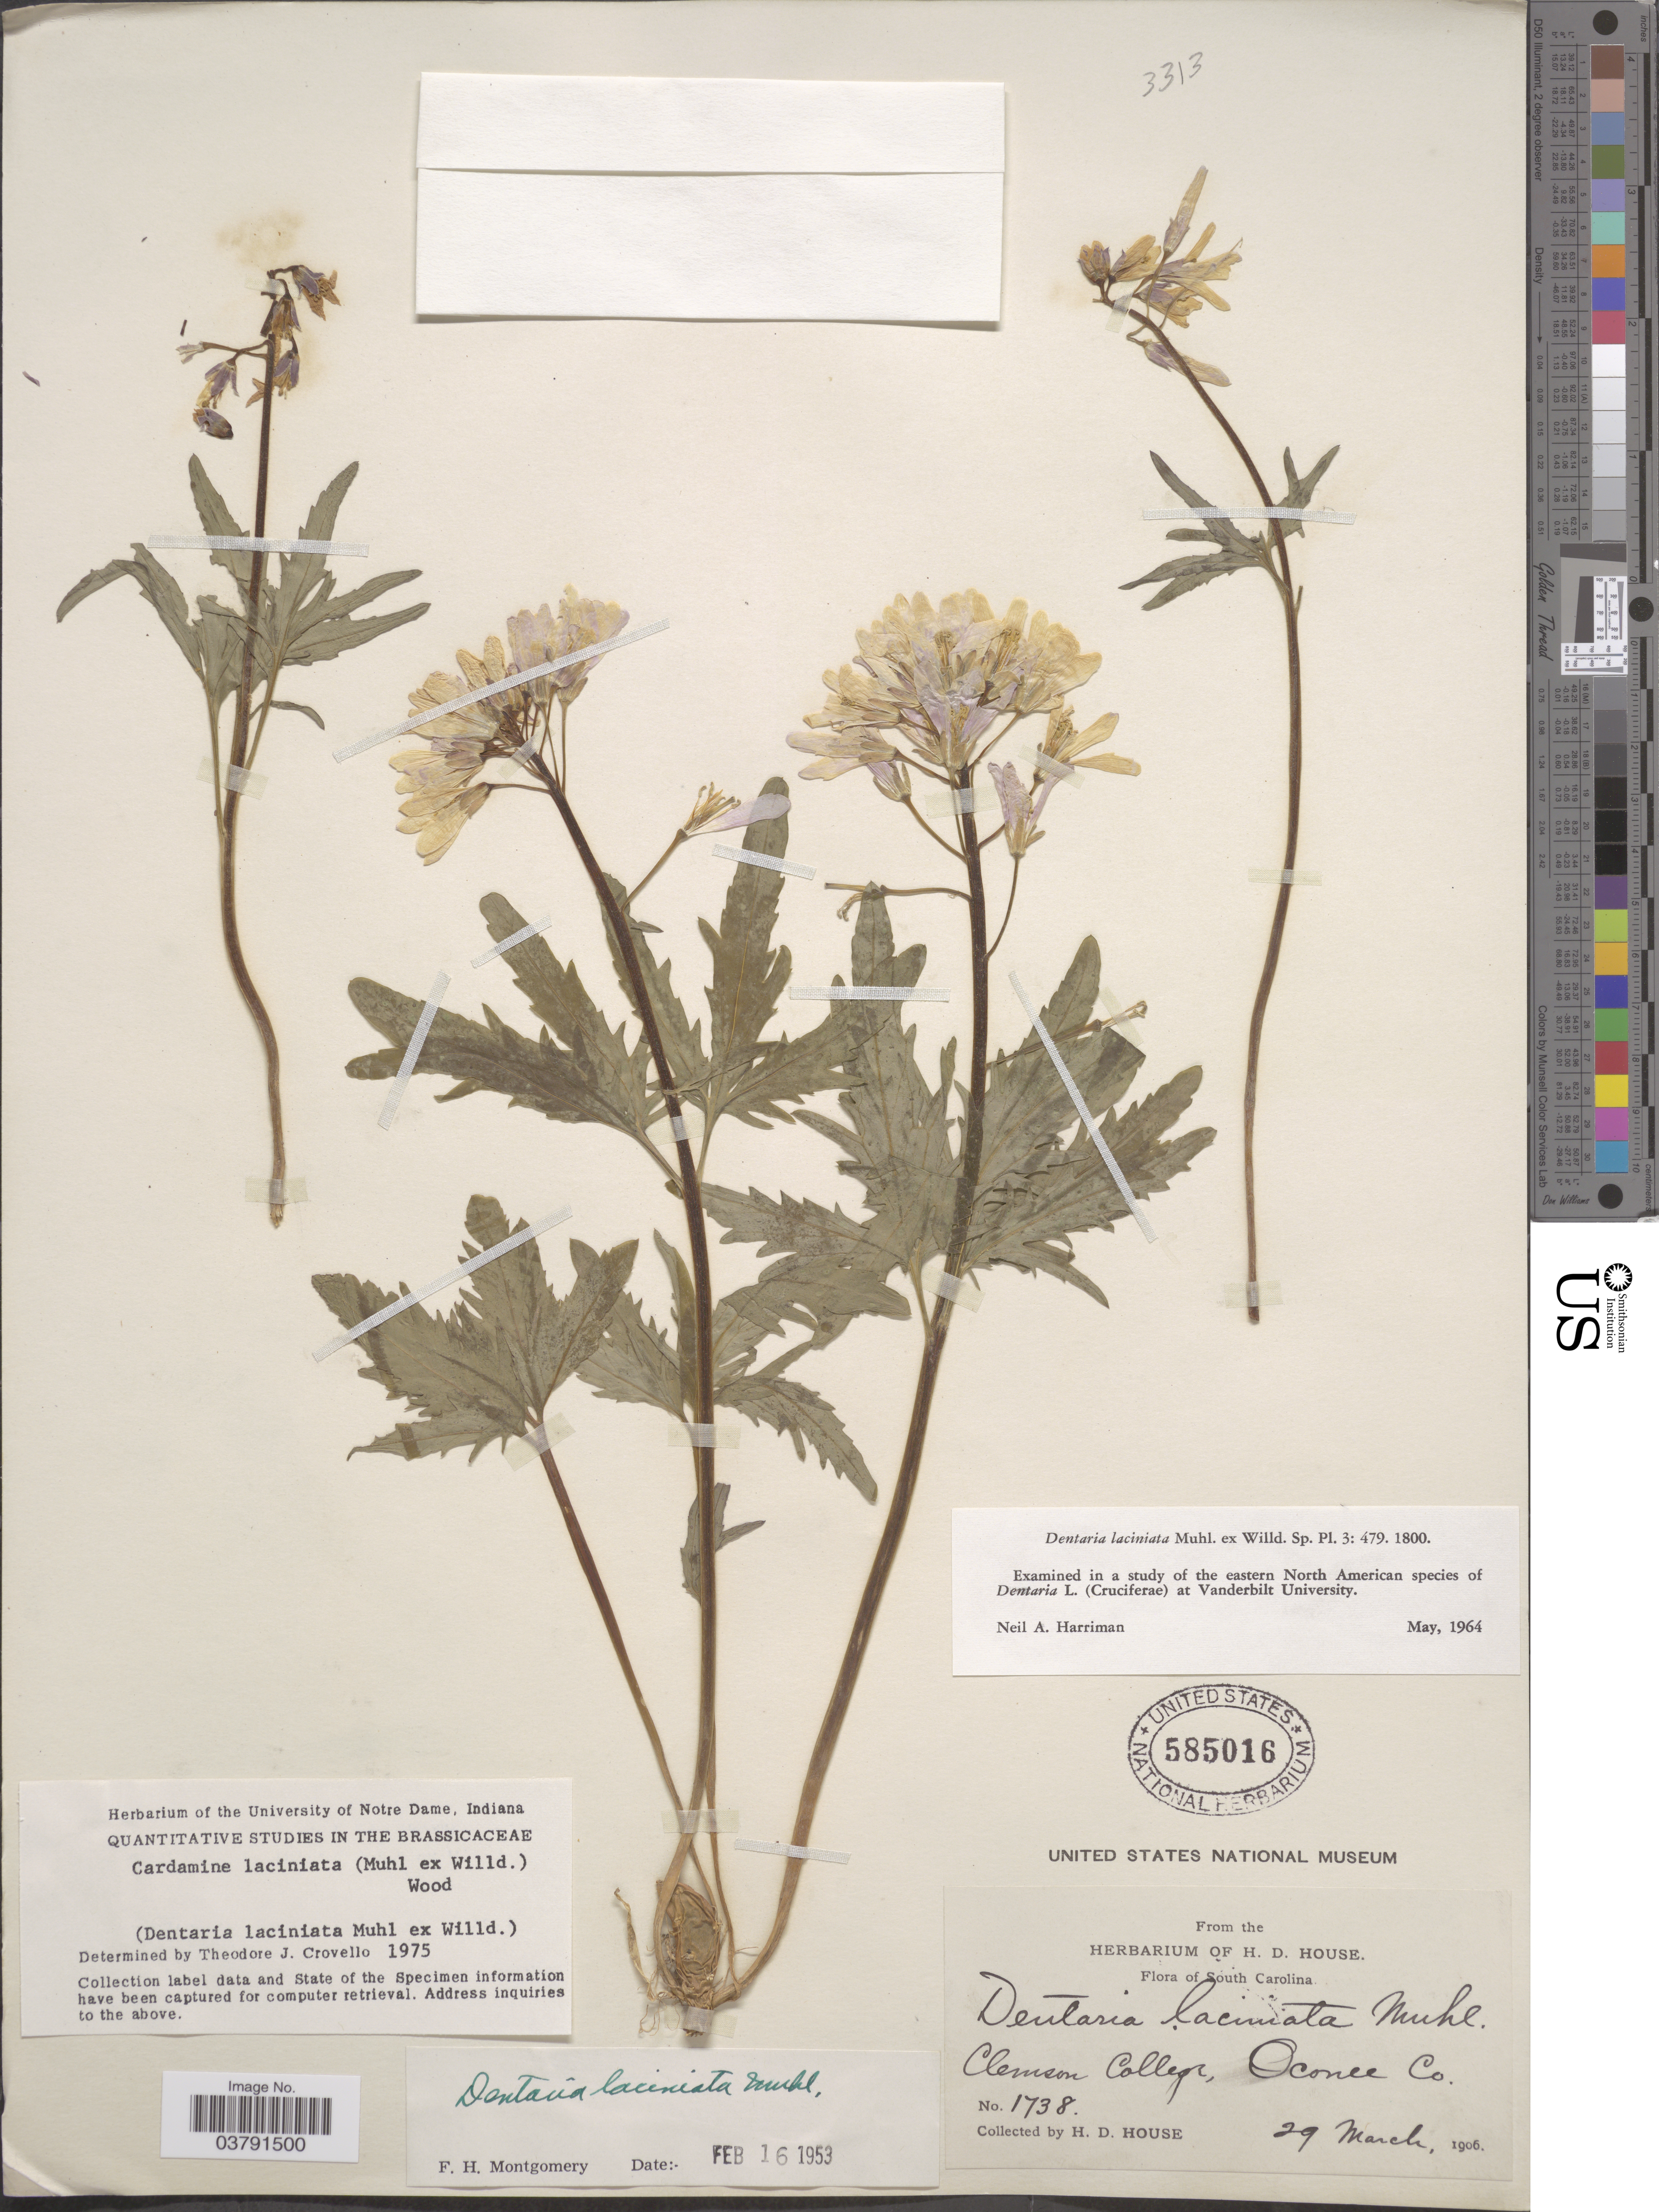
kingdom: Plantae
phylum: Tracheophyta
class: Magnoliopsida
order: Brassicales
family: Brassicaceae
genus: Dentaria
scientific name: Dentaria laciniata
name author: Muhl.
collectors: H. D. House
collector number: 1738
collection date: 1906-03-29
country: United States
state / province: South Carolina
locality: Clemson College, Oconee Co.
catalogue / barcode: US 585016